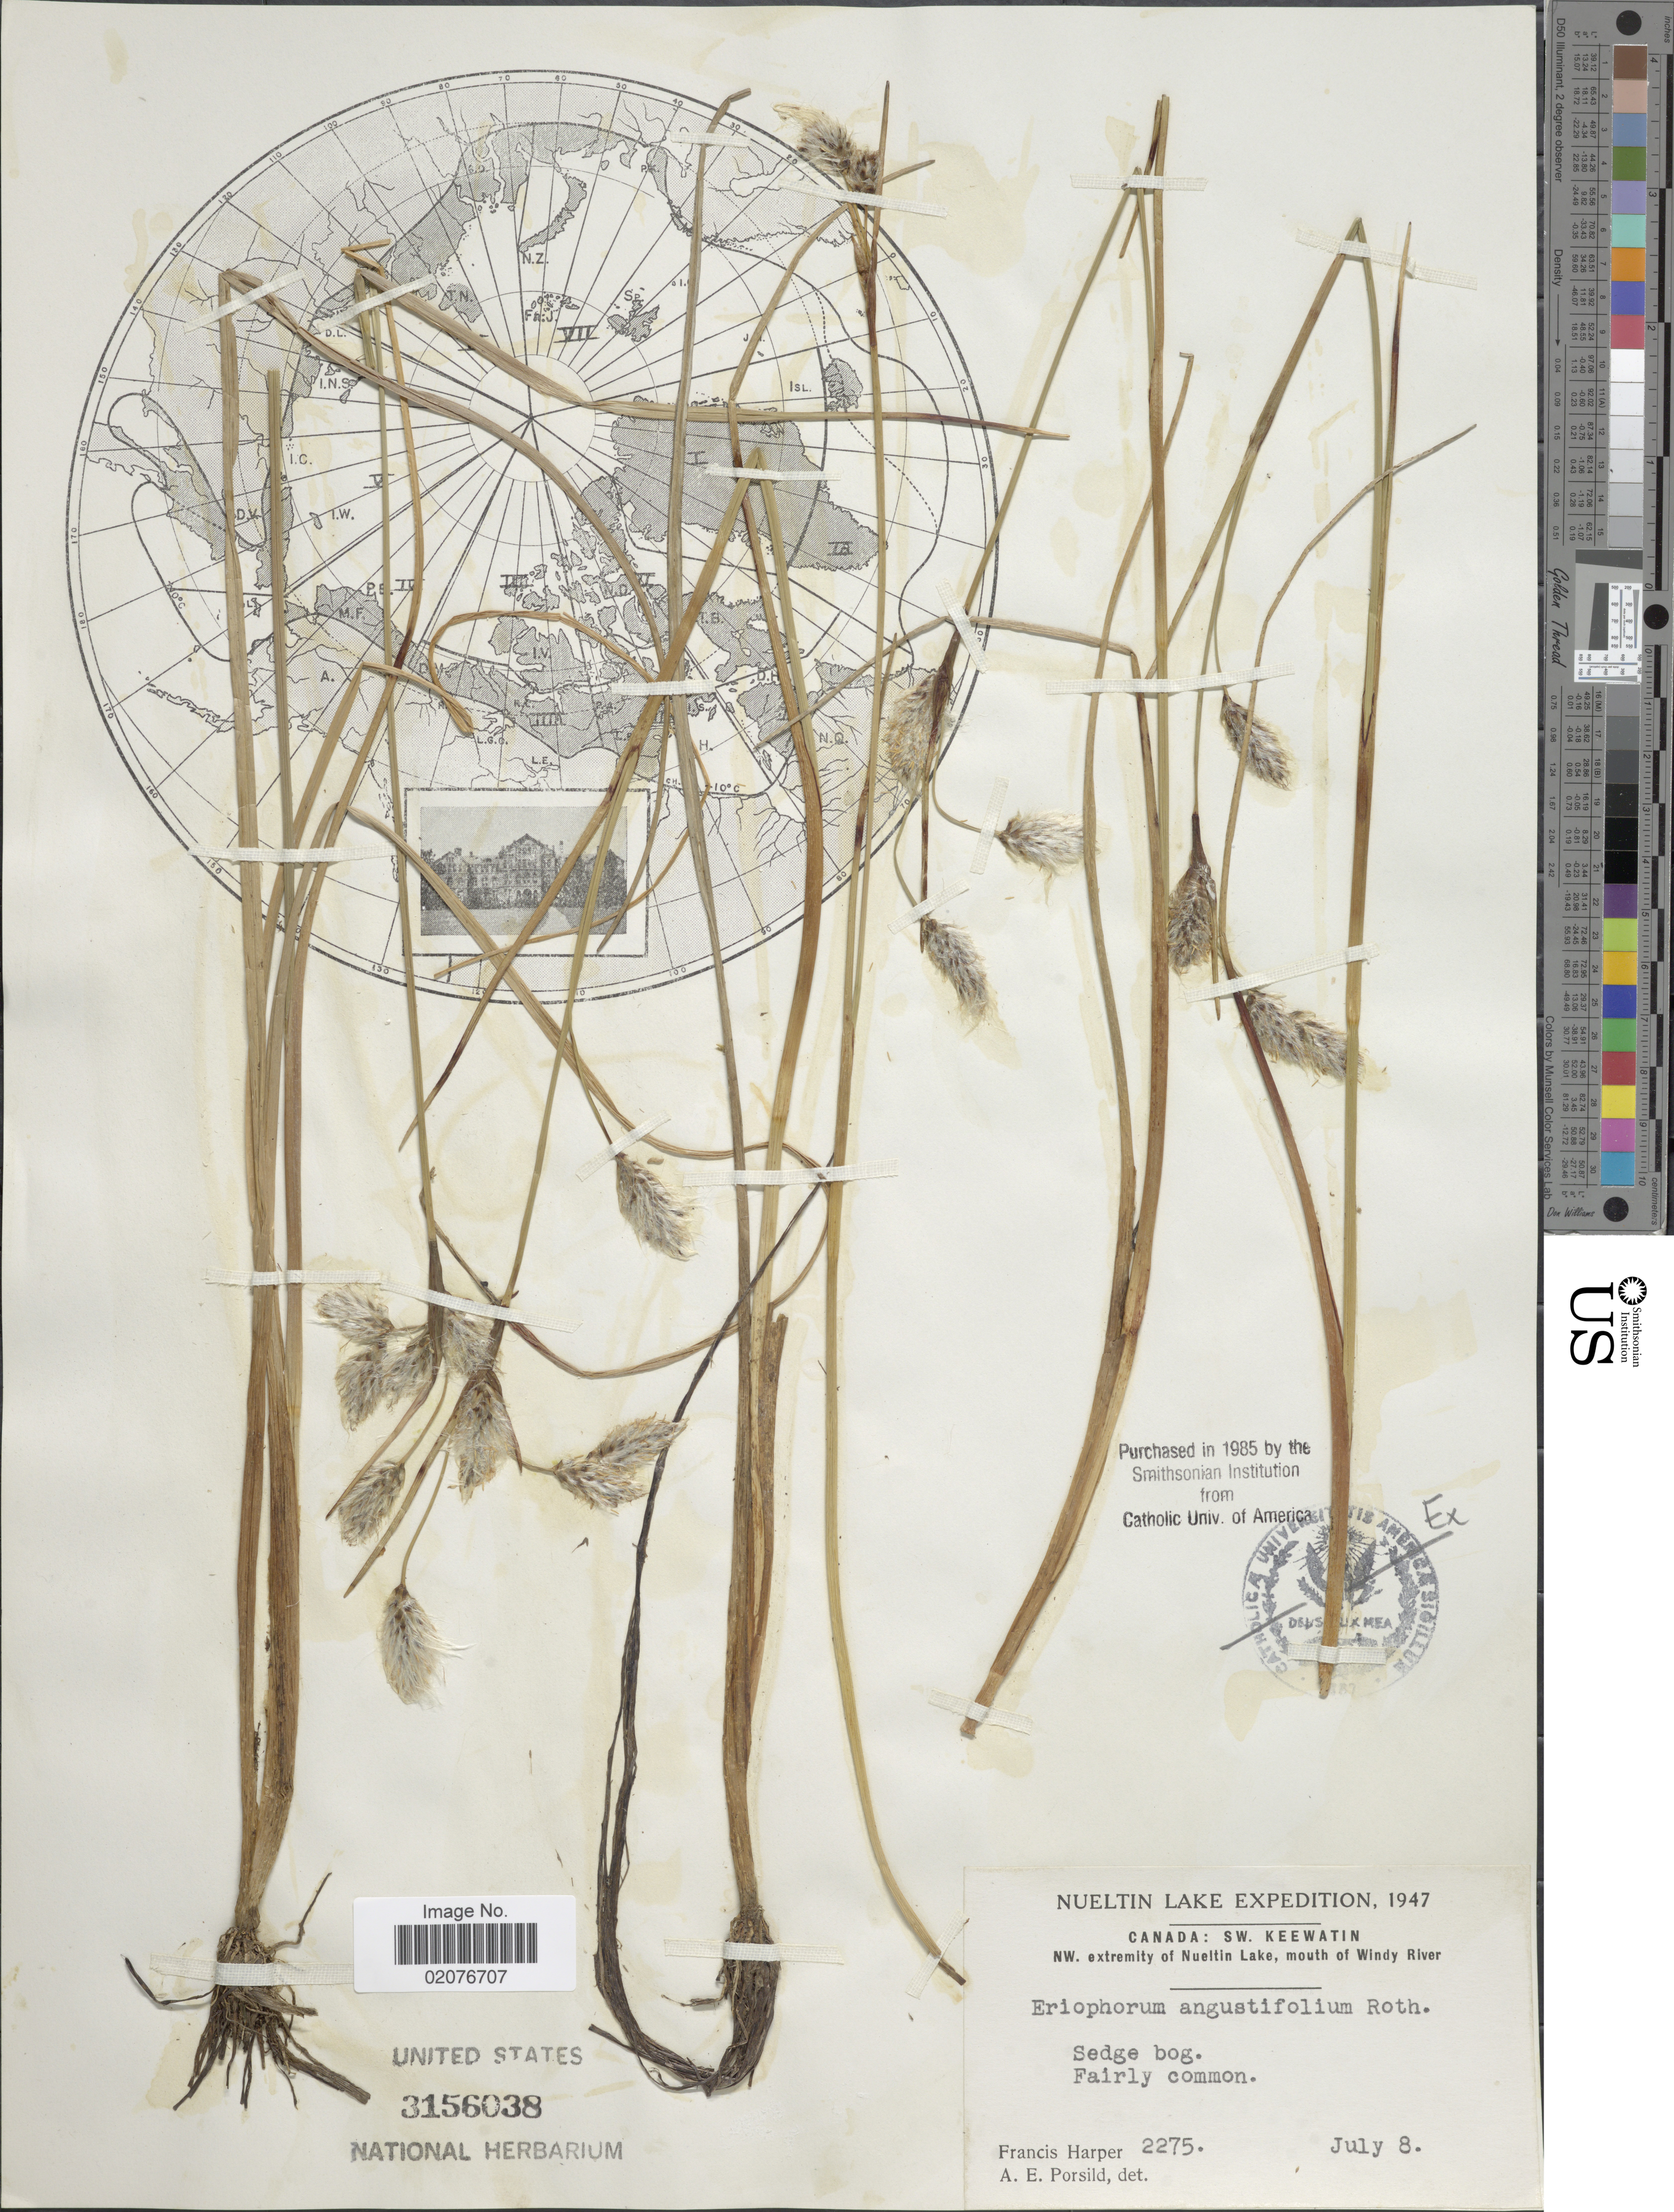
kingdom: Plantae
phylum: Tracheophyta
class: Liliopsida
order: Poales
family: Cyperaceae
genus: Eriophorum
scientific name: Eriophorum angustifolium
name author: Honck.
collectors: F. Harper & A. E. Porsild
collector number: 2275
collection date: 1947-07-08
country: Canada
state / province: Nunavut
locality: Nueltin Lake, SW. Keewatin NW extremity of Nuetlin Lake, mouth of Windy River, Sedge bog, Fairly common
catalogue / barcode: US 3156038